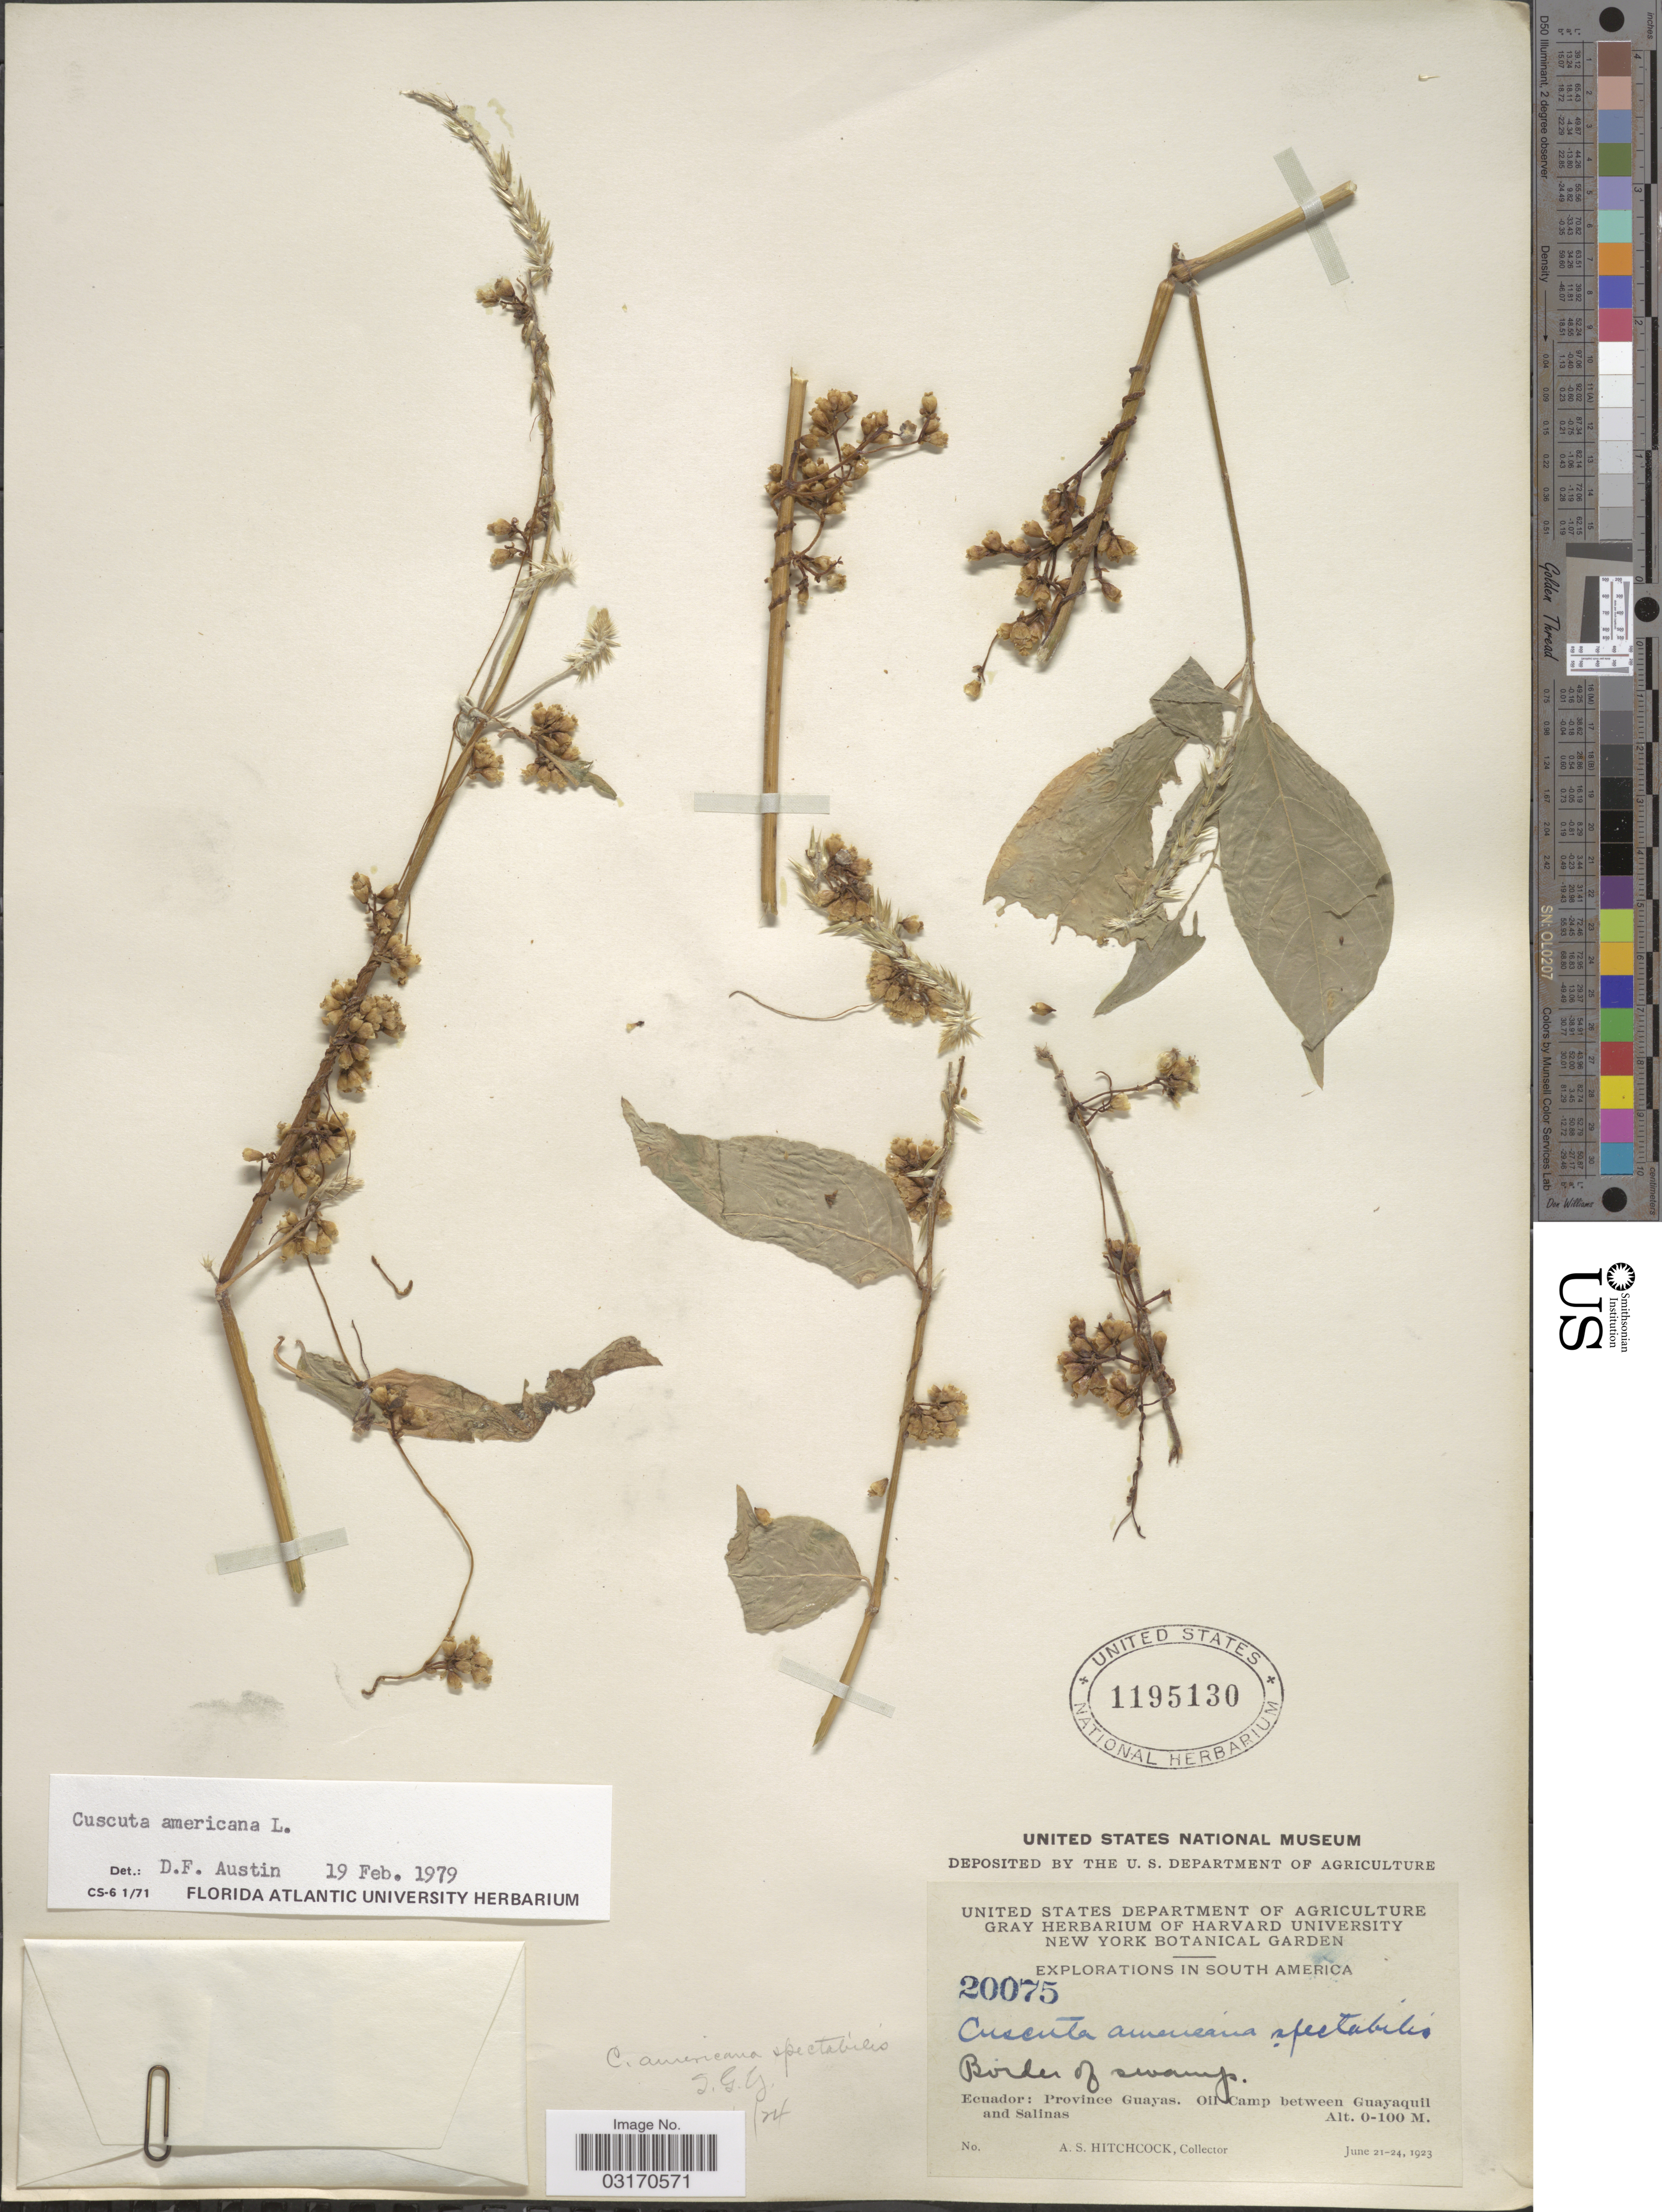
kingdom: Plantae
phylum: Tracheophyta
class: Magnoliopsida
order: Solanales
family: Convolvulaceae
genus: Cuscuta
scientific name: Cuscuta americana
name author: L.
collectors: A. S. Hitchcock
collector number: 20075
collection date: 1923-06-21/1923-06-24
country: Ecuador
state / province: Guayas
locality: Oil Camp between Guayaquil and Salinas.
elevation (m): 0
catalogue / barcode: US 1195130